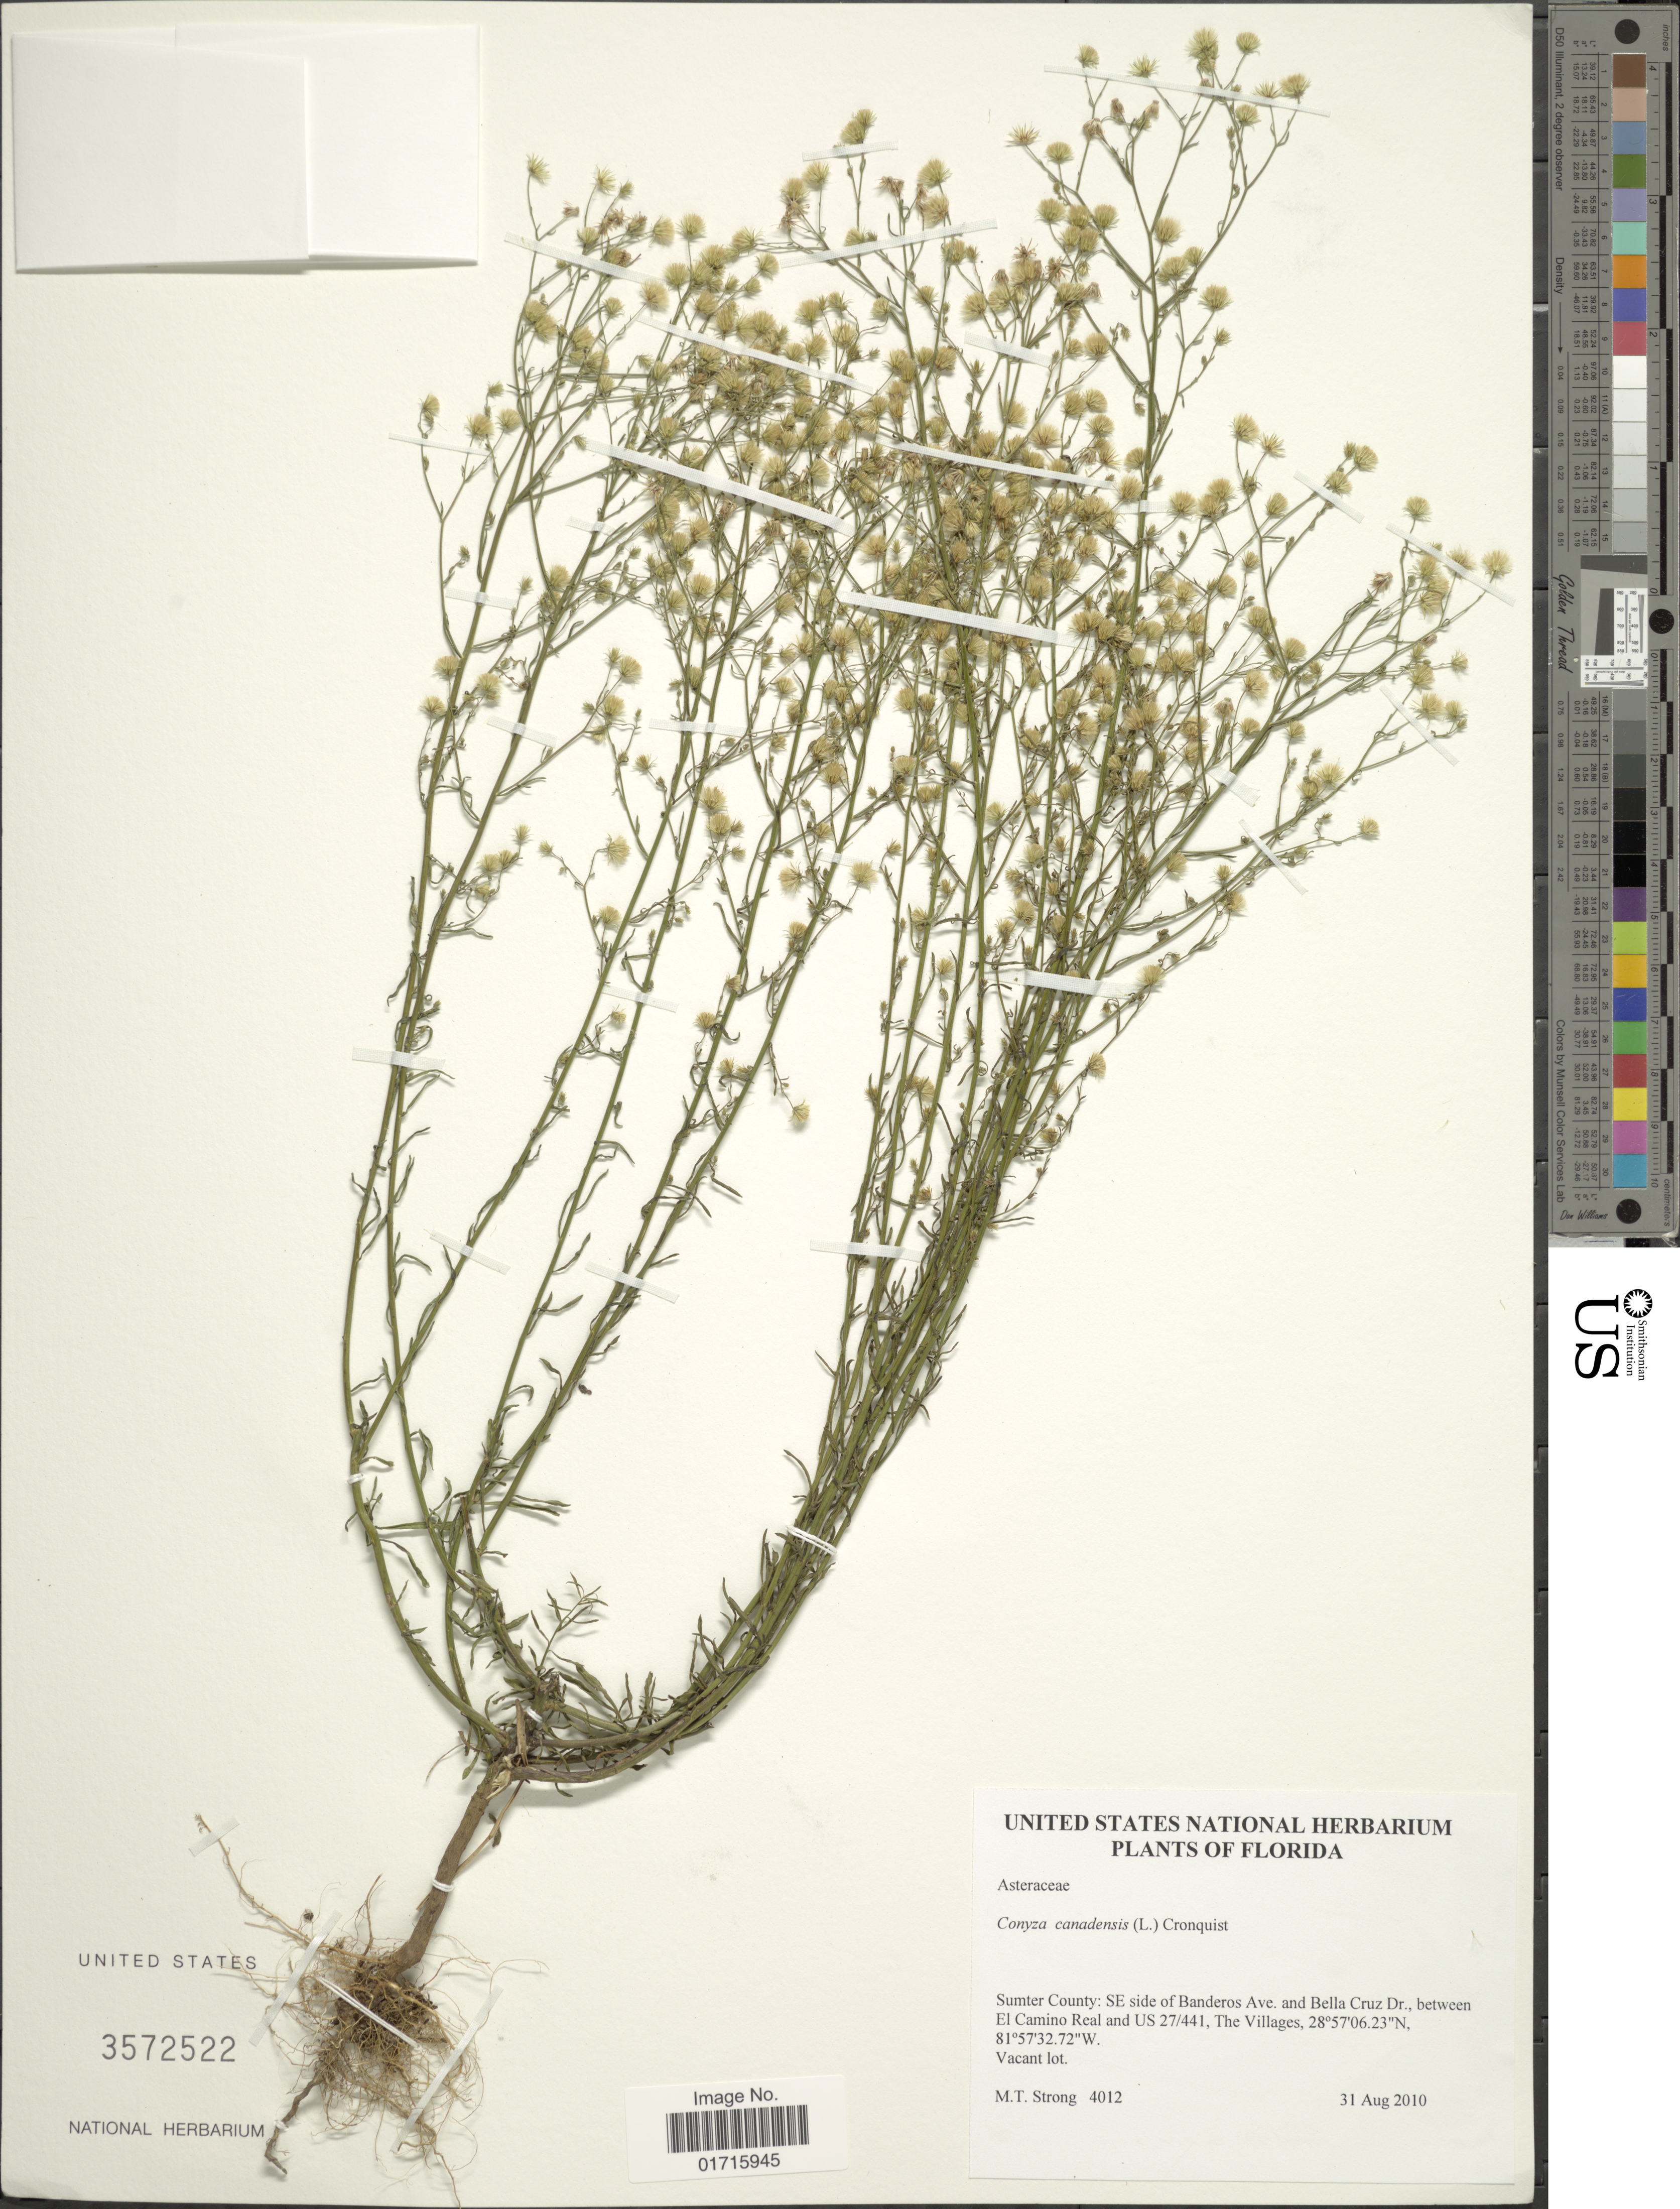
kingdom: Plantae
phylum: Tracheophyta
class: Magnoliopsida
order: Asterales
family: Asteraceae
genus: Conyza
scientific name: Conyza canadensis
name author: (L.) Cronq.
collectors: M. T. Strong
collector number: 4012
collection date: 2010-08-31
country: United States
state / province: Florida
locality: Sumter County: SE side of Banderos Ave. and Bella Cruz Dr., between El Camino Real and US 27/441, The Villages. Vacant lot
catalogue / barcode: US 3572522